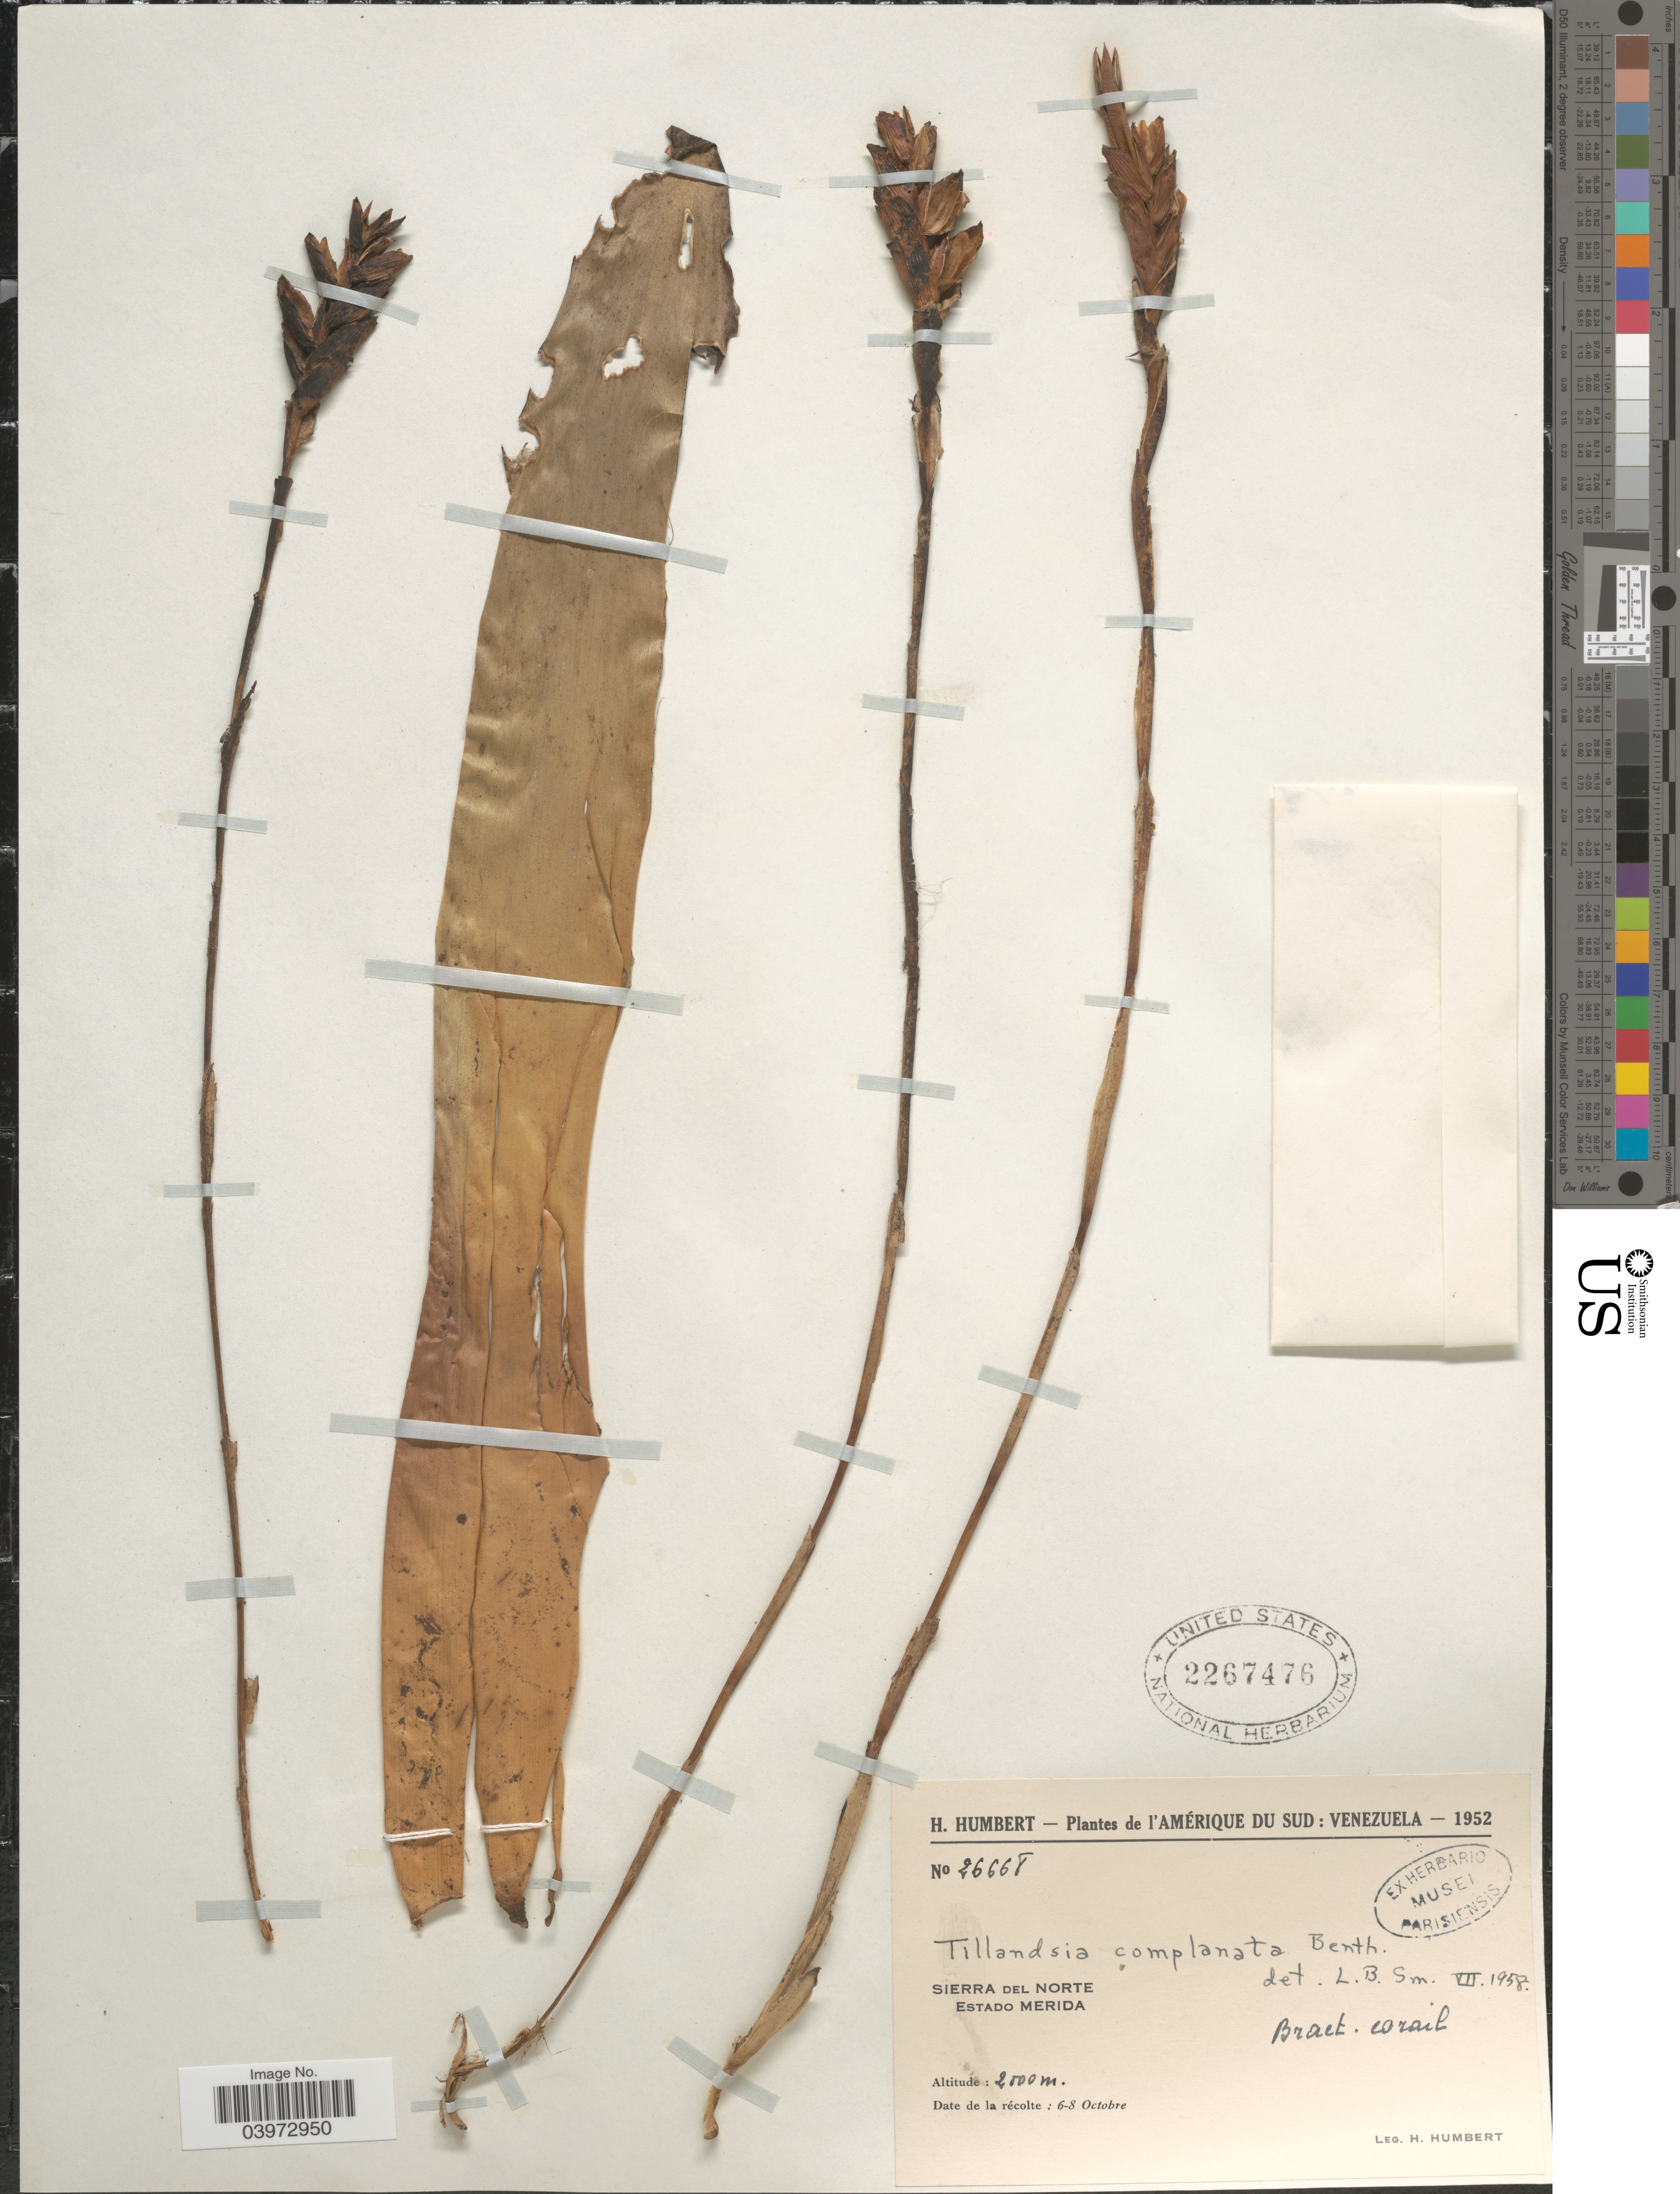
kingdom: Plantae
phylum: Tracheophyta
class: Liliopsida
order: Poales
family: Bromeliaceae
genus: Tillandsia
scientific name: Tillandsia complanata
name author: Benth.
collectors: H. Humbert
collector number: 26668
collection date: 1952-10-06/1952-10-08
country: Venezuela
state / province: Merida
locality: Sierra del Norte.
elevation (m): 2500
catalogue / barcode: US 2267476